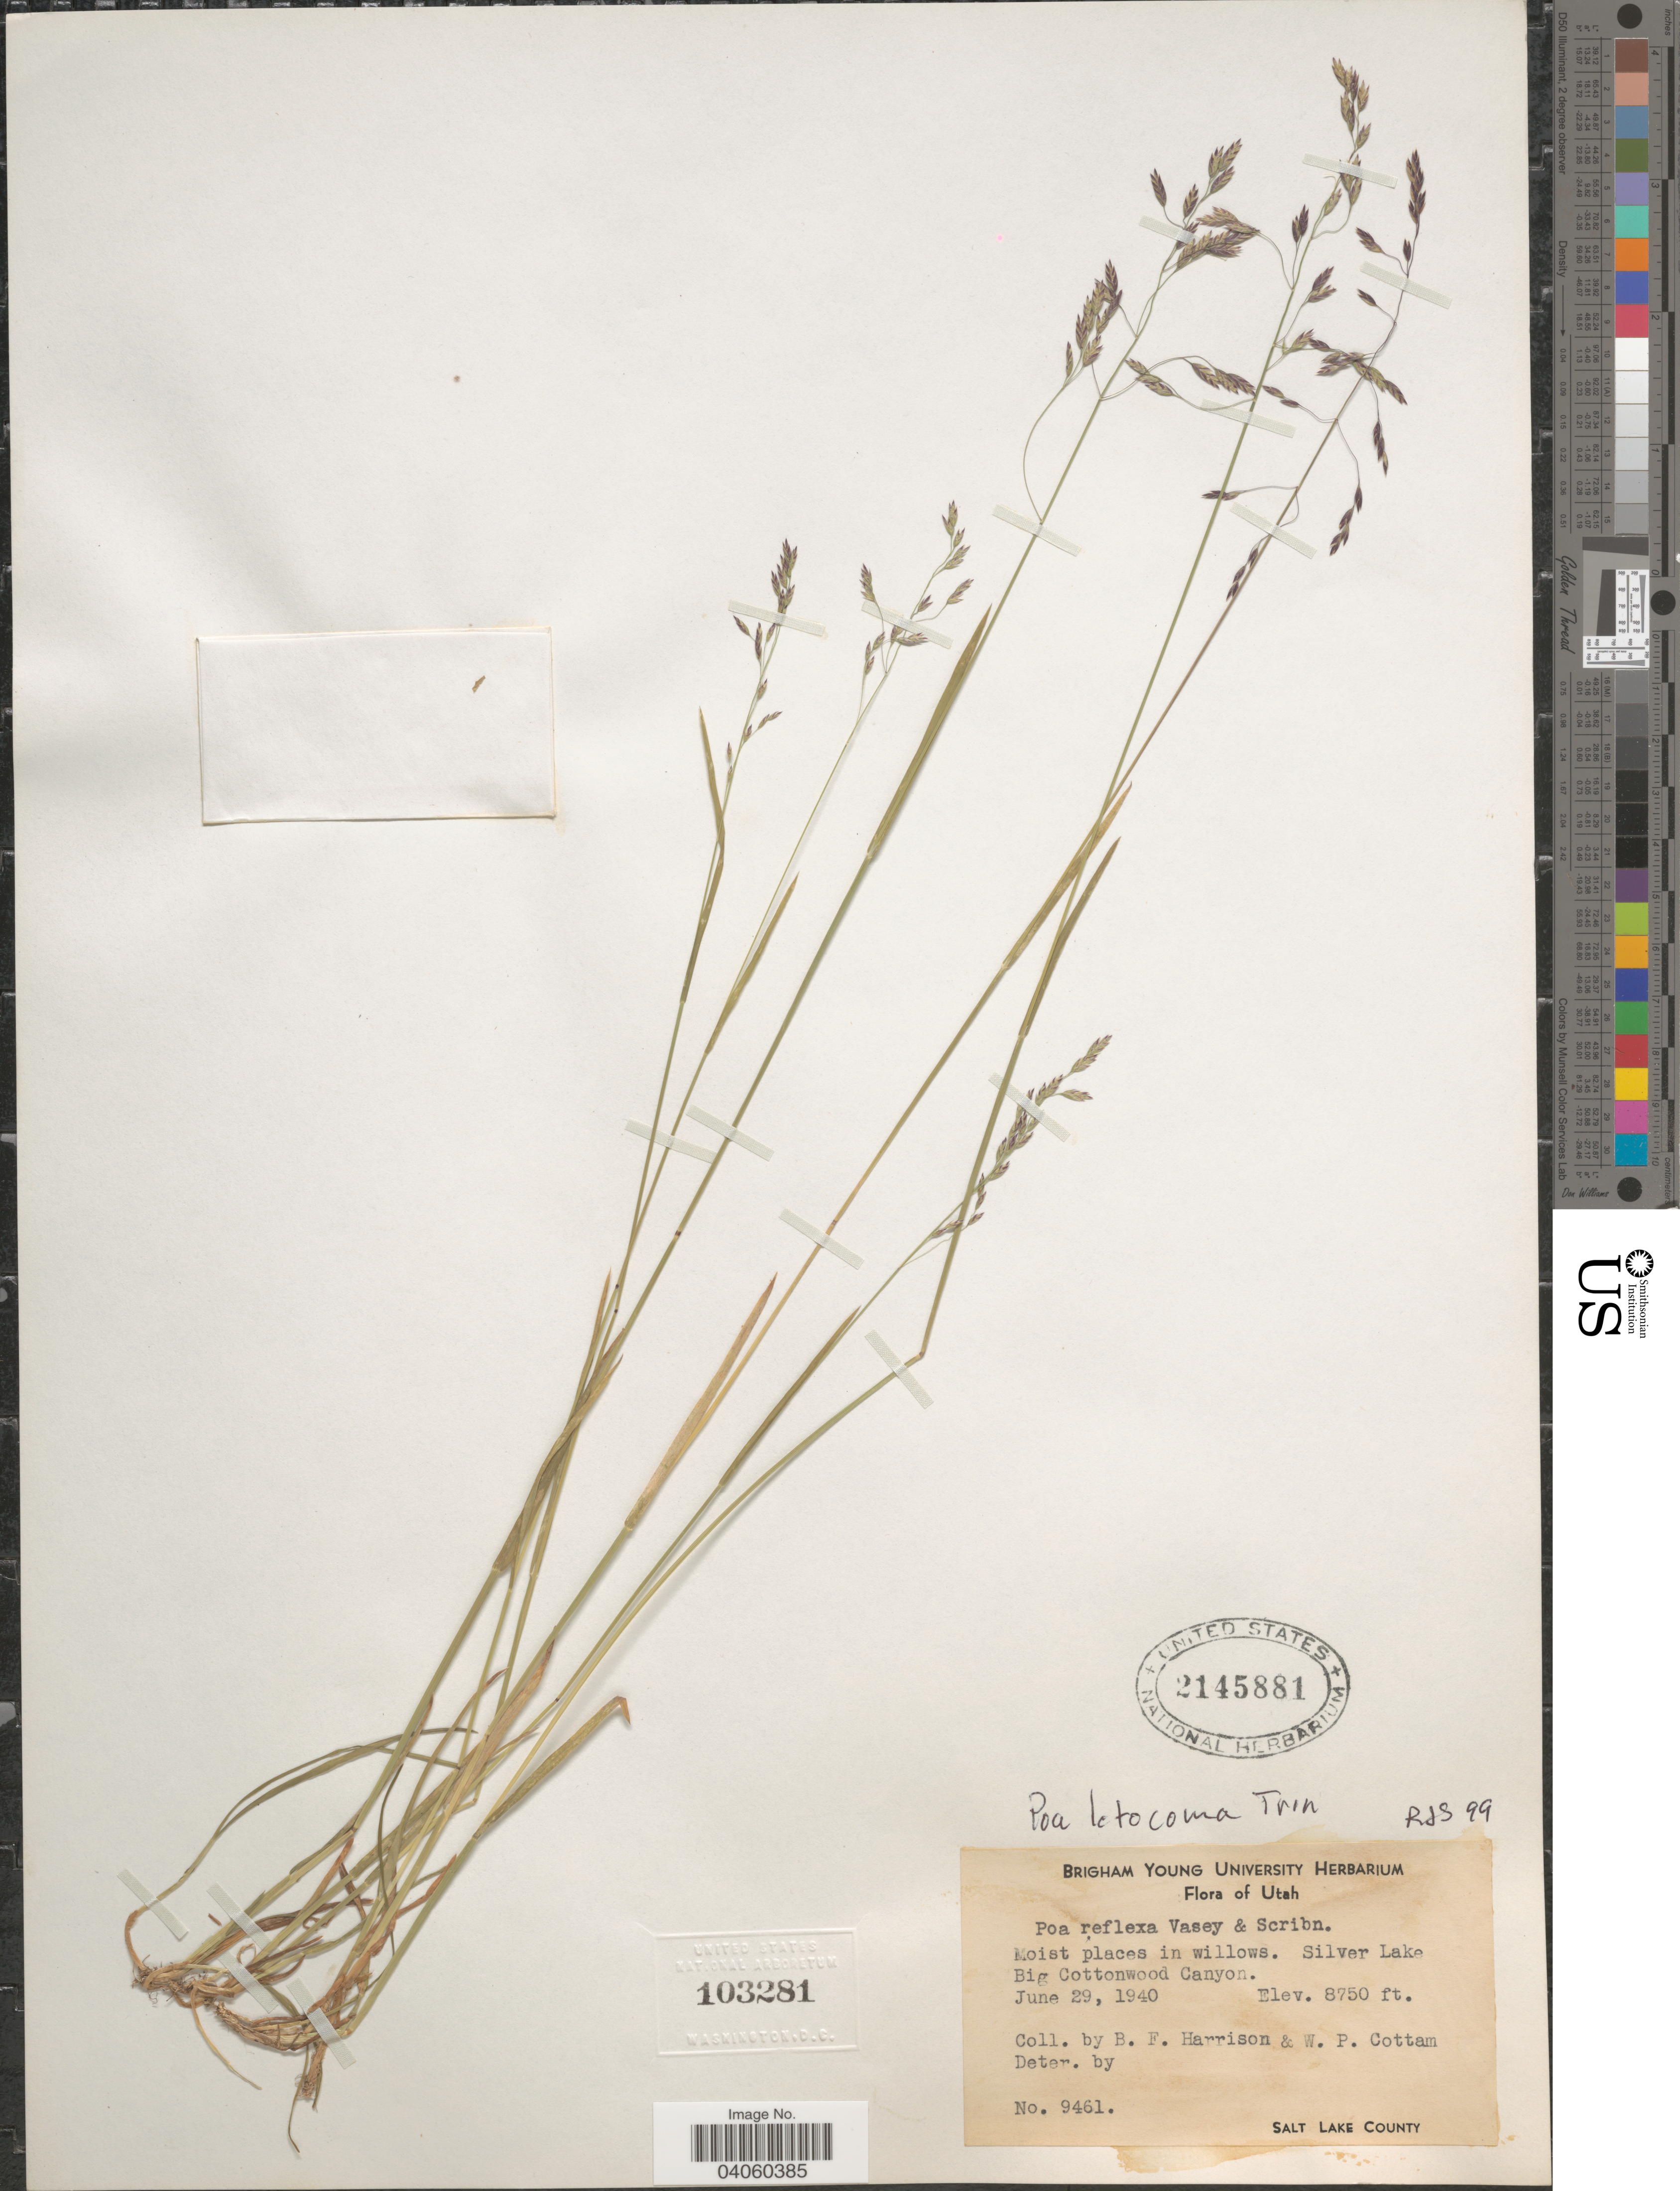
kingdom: Plantae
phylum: Tracheophyta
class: Liliopsida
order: Poales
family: Poaceae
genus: Poa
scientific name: Poa leptocoma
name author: Trin.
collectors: B. F. Harrison & W. Cottam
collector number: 9461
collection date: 1940-06-29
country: United States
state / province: Utah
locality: Silver Lake Big Cottonwood Canyon. Salt Lake County.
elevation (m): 2667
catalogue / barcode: US 2145881